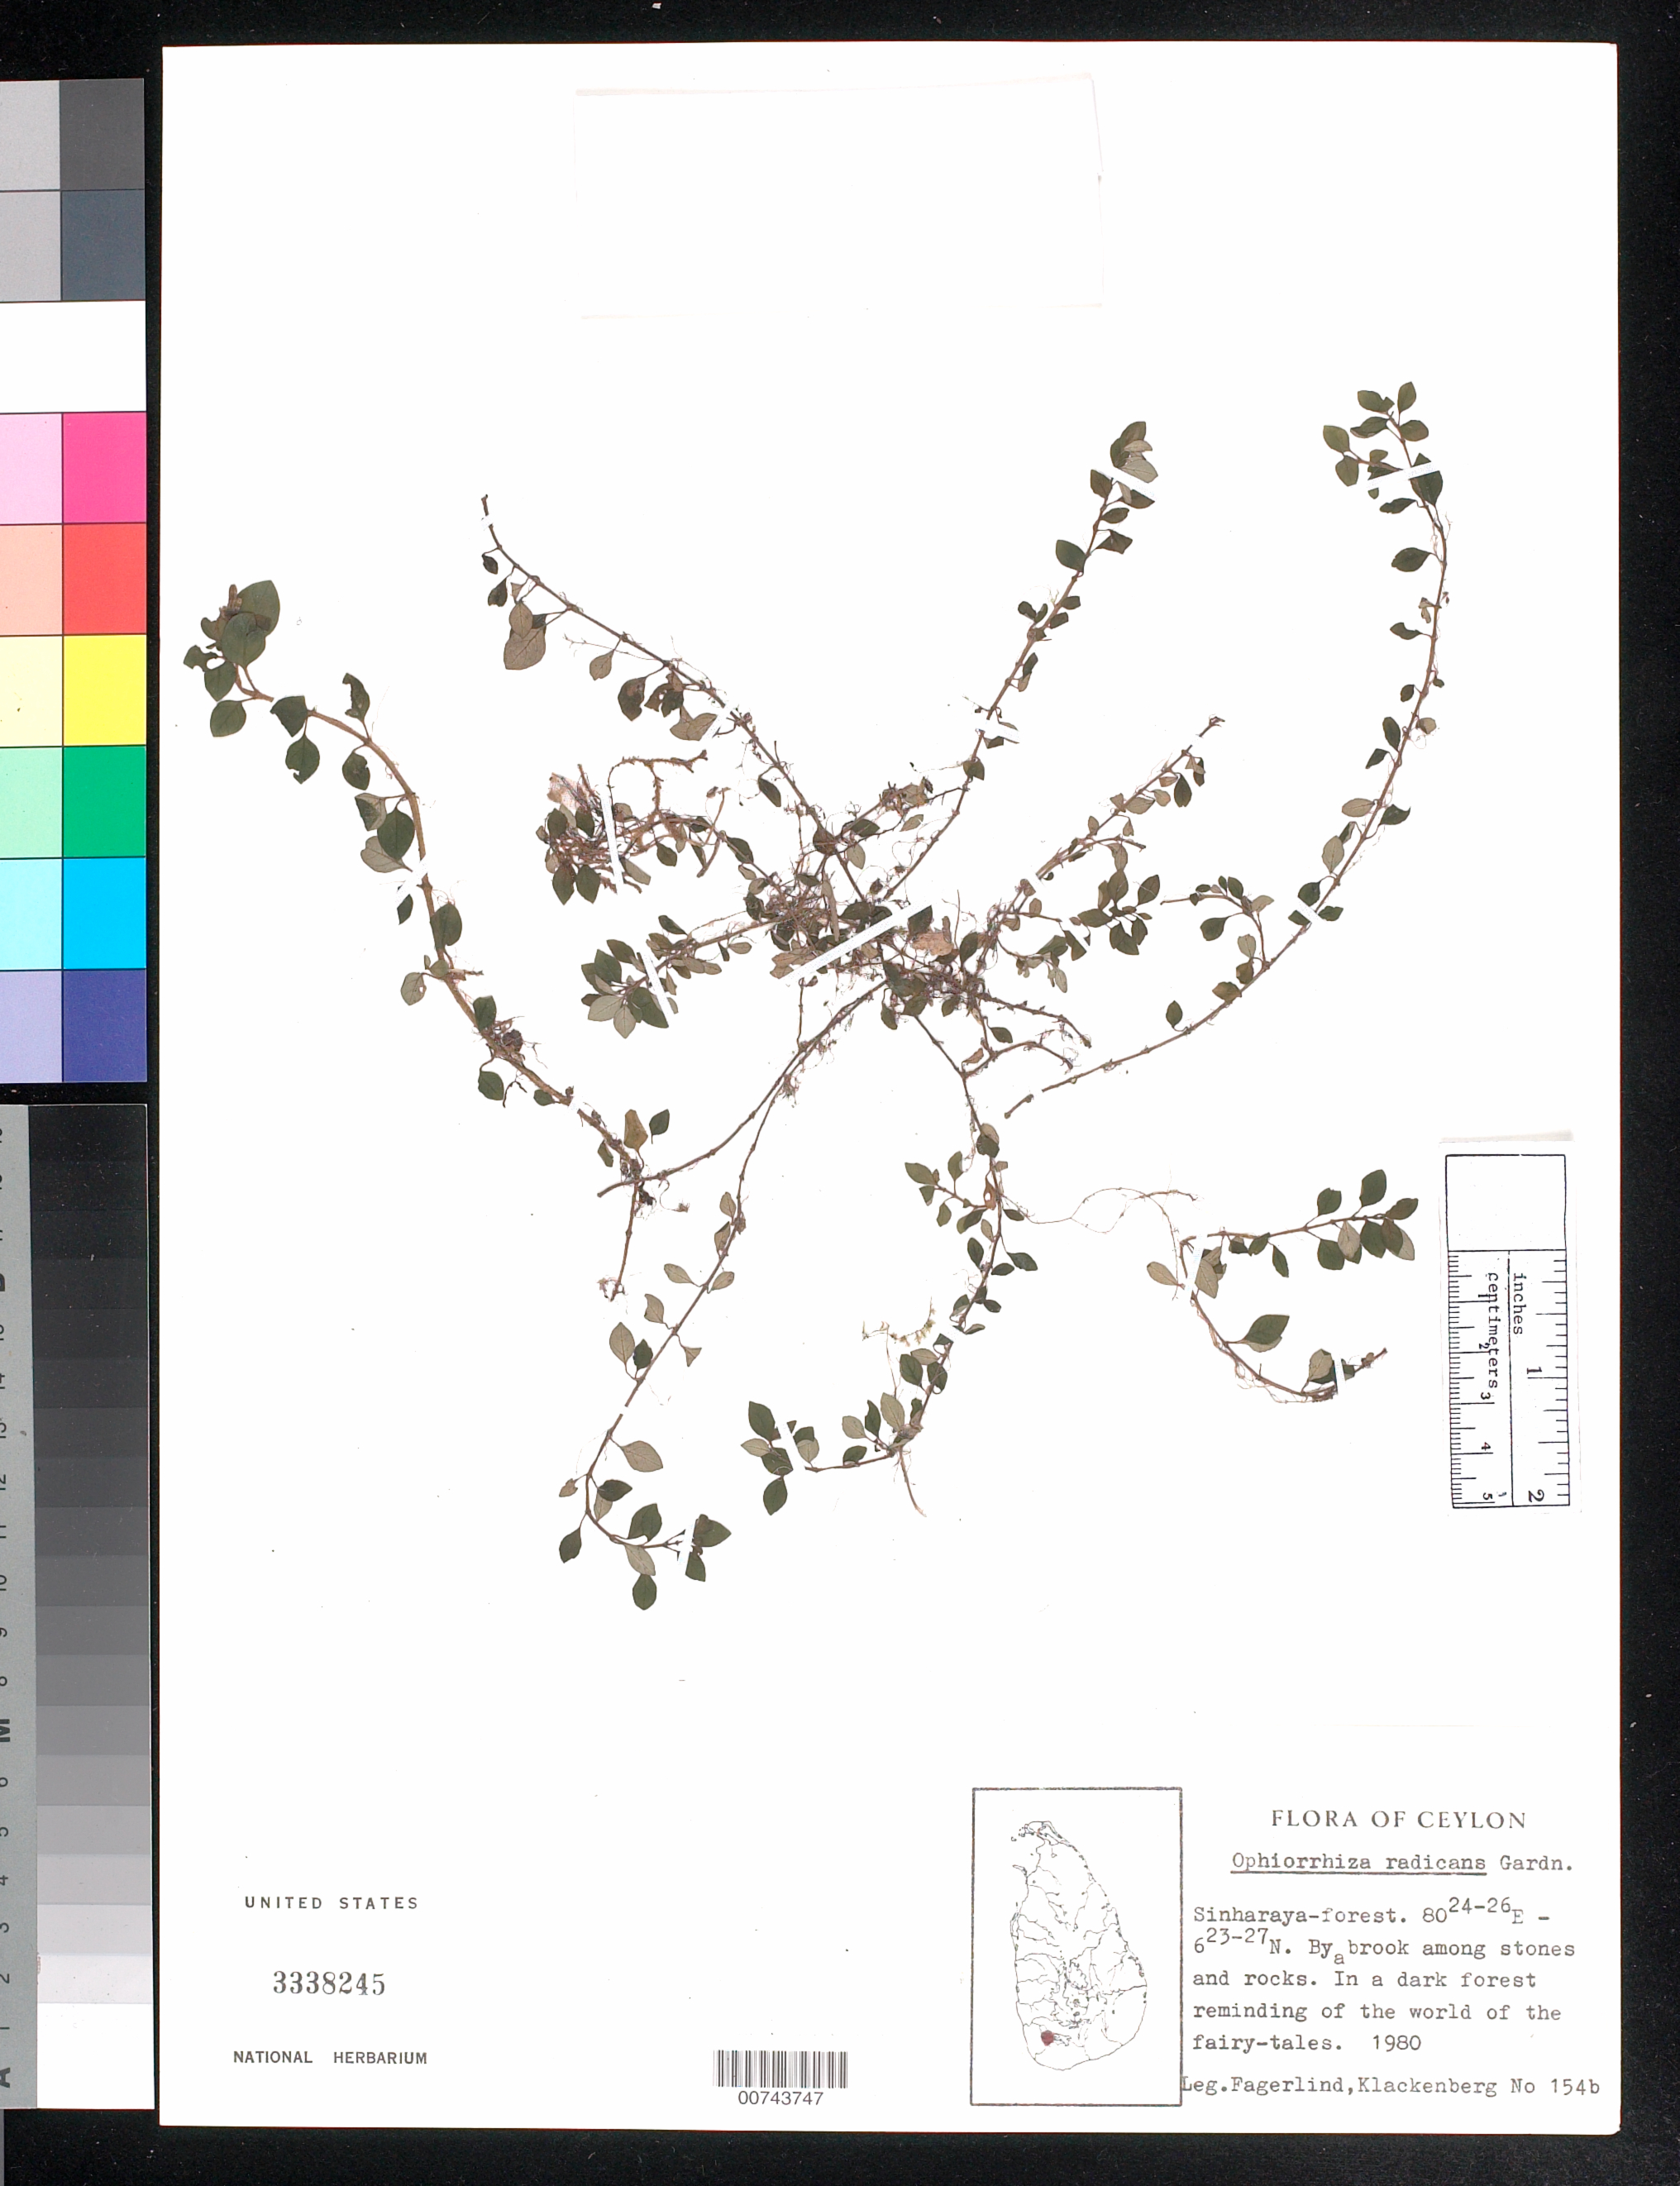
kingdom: Plantae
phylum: Tracheophyta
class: Magnoliopsida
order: Gentianales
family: Rubiaceae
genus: Ophiorrhiza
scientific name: Ophiorrhiza radicans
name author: Gardner ex Thwaites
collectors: F. Klackenberg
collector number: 154b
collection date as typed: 1980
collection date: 1980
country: Sri Lanka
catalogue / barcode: US 3338245